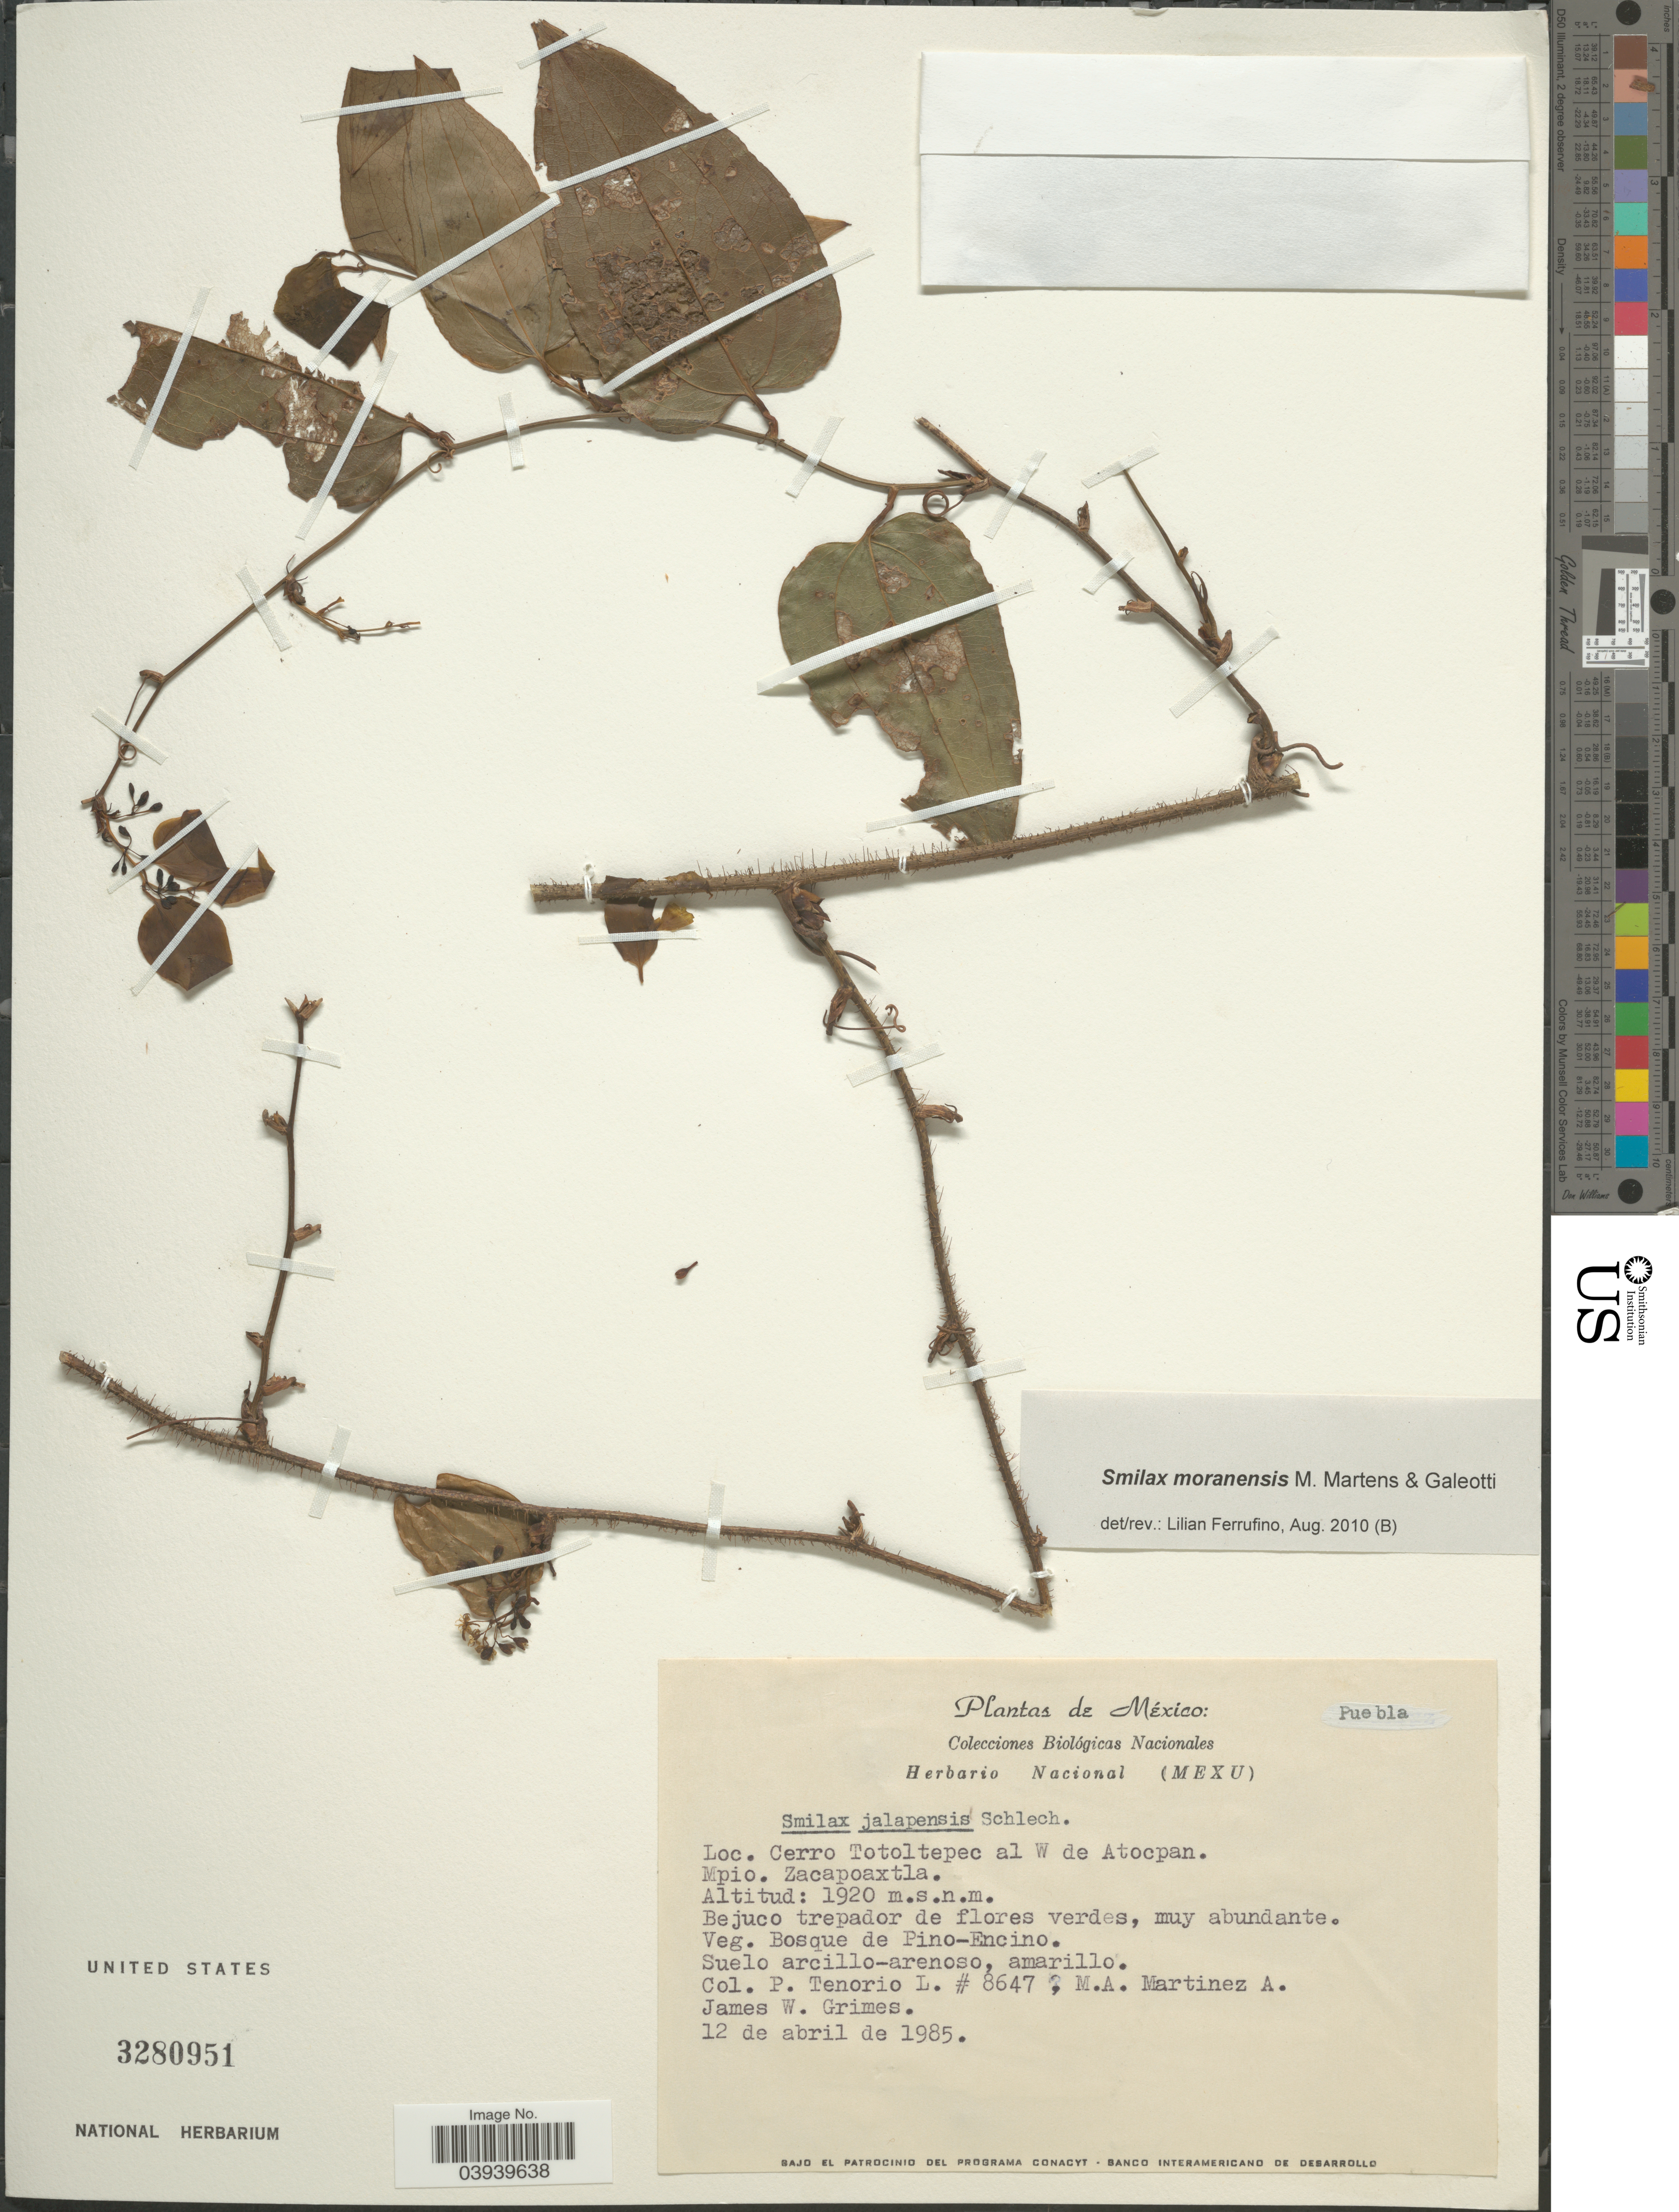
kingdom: Plantae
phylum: Tracheophyta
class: Liliopsida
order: Liliales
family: Smilacaceae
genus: Smilax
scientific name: Smilax moranensis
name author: M. Martens & Galeotti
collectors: P. Tenorio L., M. A. Martínez Alfaro & J. W. Grimes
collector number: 8647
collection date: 1985-04-12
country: Mexico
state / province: Puebla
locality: Cerro Totoltepec al W de Atocpan. Mpio. Zacapoaxtla.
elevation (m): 1920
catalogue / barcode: US 3280951